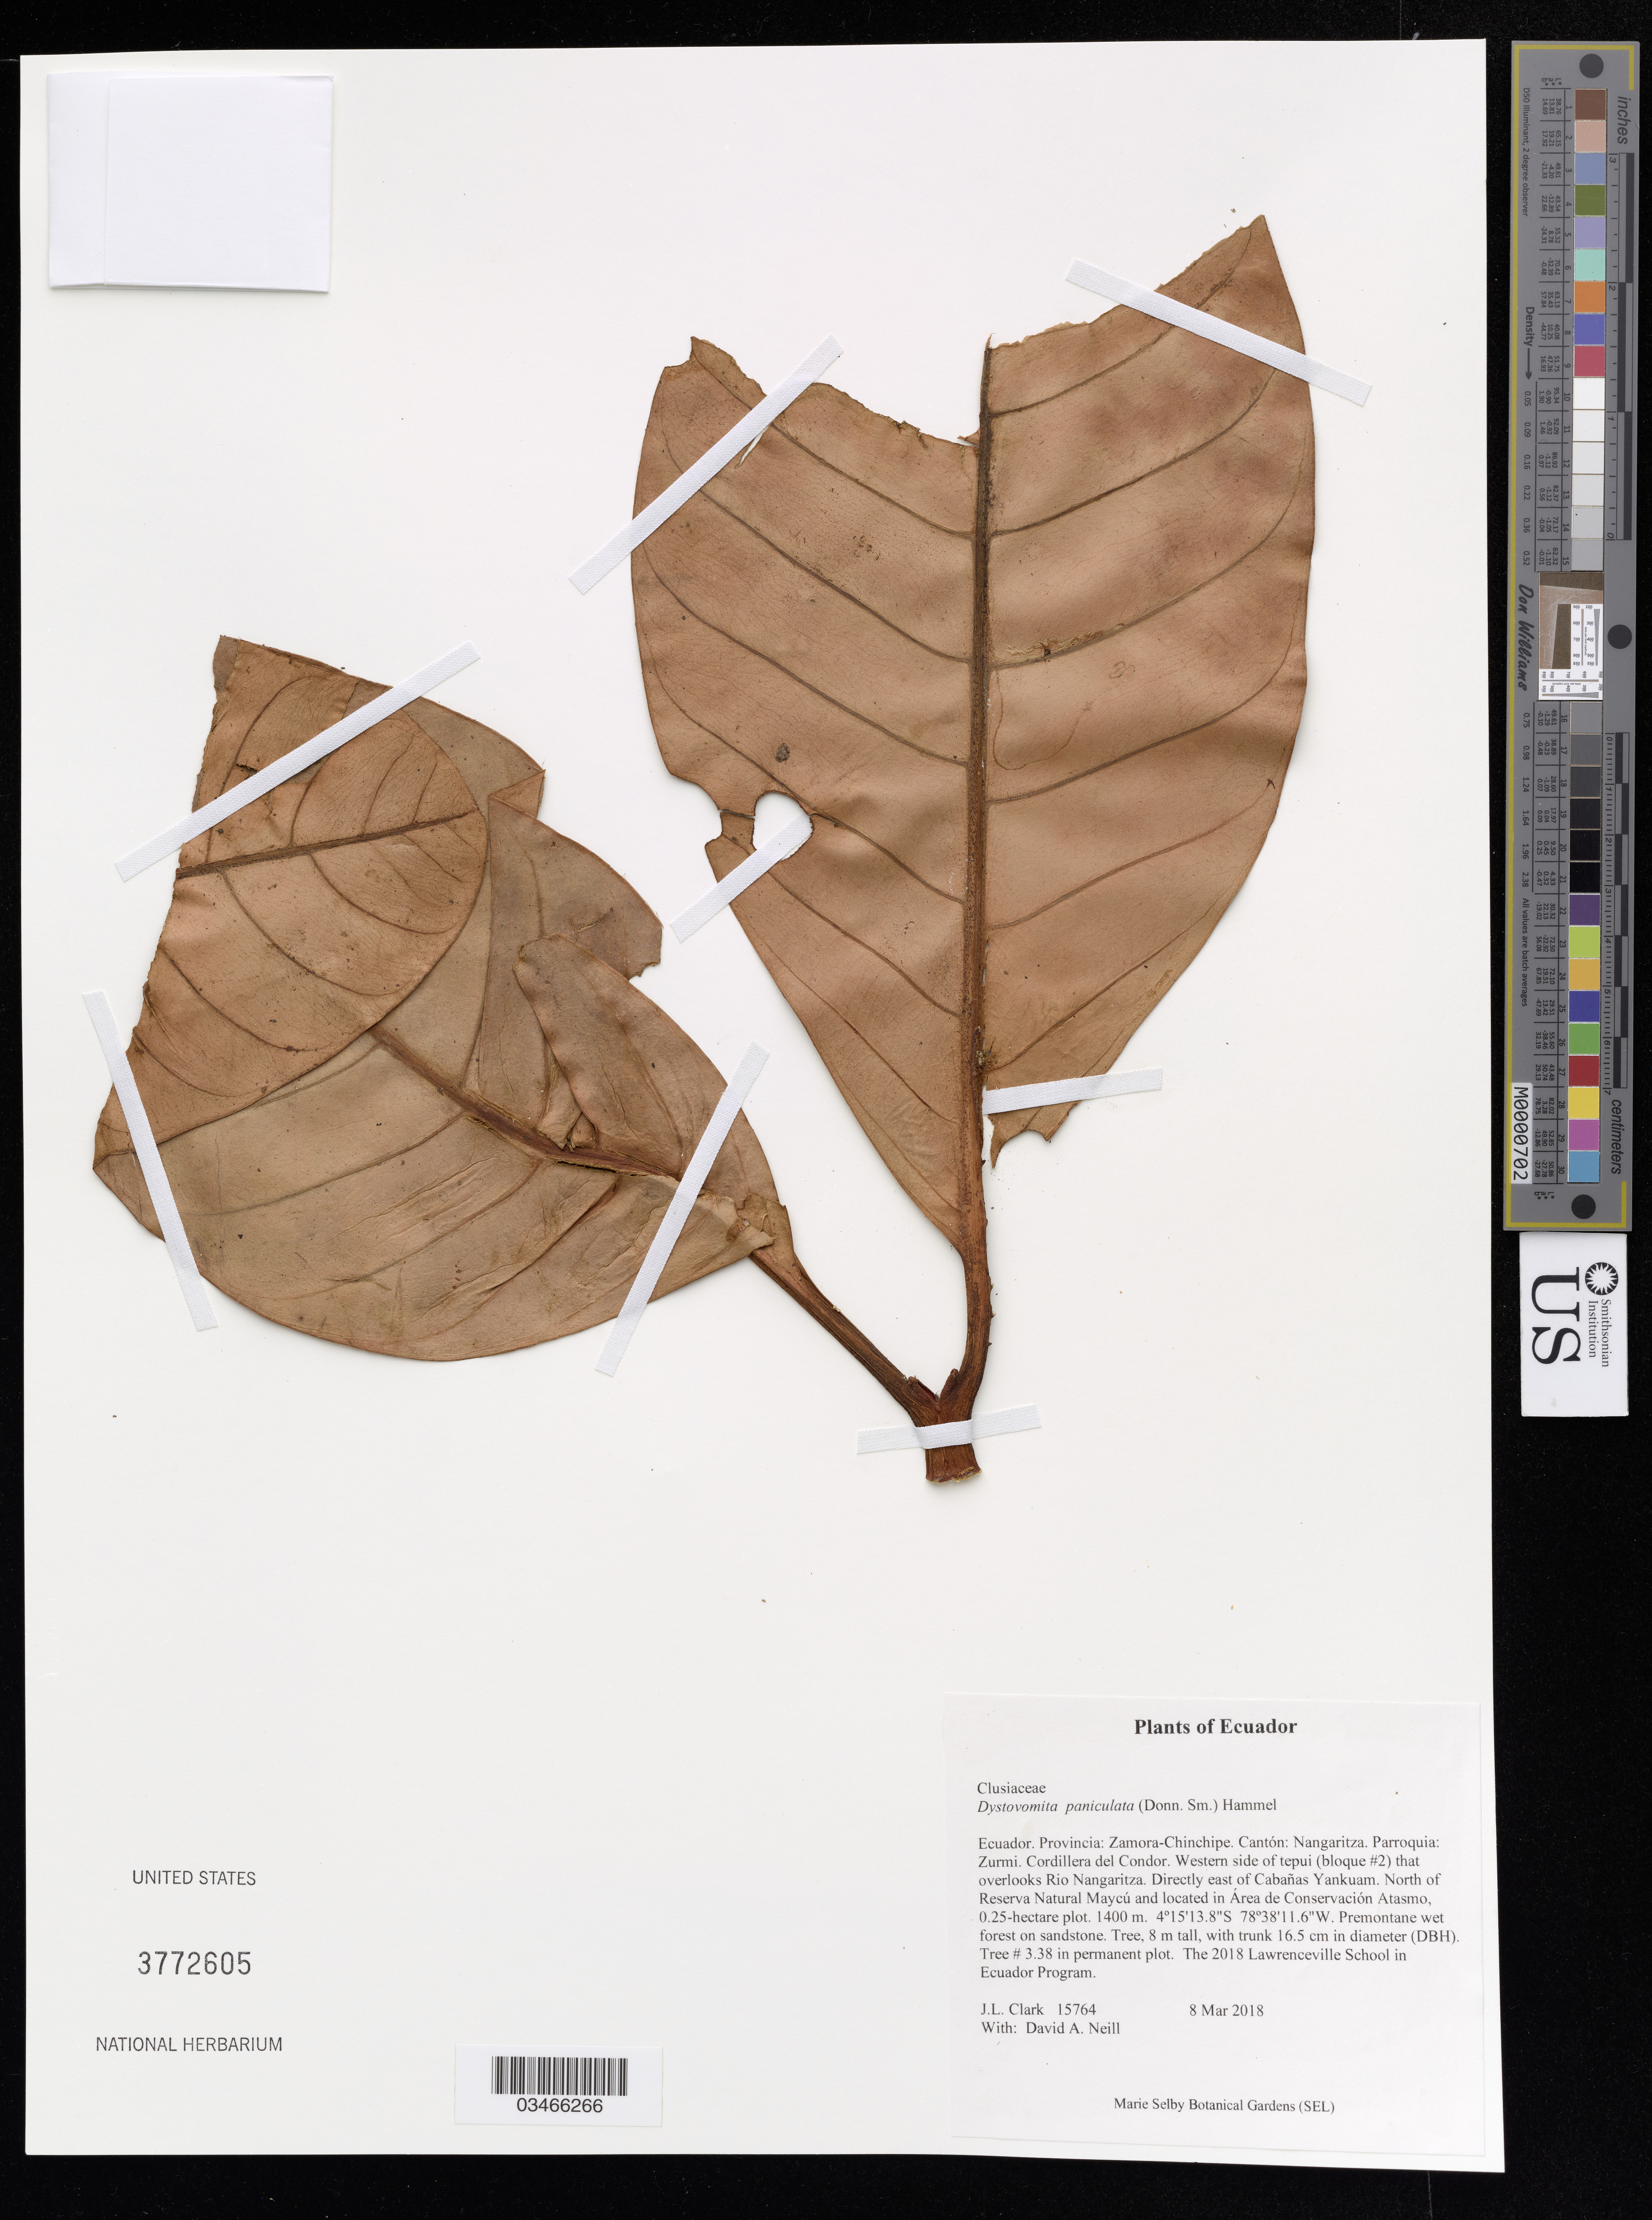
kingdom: Plantae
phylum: Tracheophyta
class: Magnoliopsida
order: Malpighiales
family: Clusiaceae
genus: Dystovomita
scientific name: Dystovomita paniculata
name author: (Donn. Sm.) Hammel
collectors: J. Clark & D. A. Neill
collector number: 15764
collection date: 2018-03-08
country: Ecuador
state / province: Zamora-Chinchipe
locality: Cantón: Nangaritza. Parroquia: Zurmi. Cordillera del Condor. Western side of tepui (bloque #2) that overlooks Rio Nangaritza. Directly east of Cabañas Yankuam. North of Reserva Natural Maycú and located in Área de Conservación Atasmo, 0.25-hectare plot.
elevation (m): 1400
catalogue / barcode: US 3772605